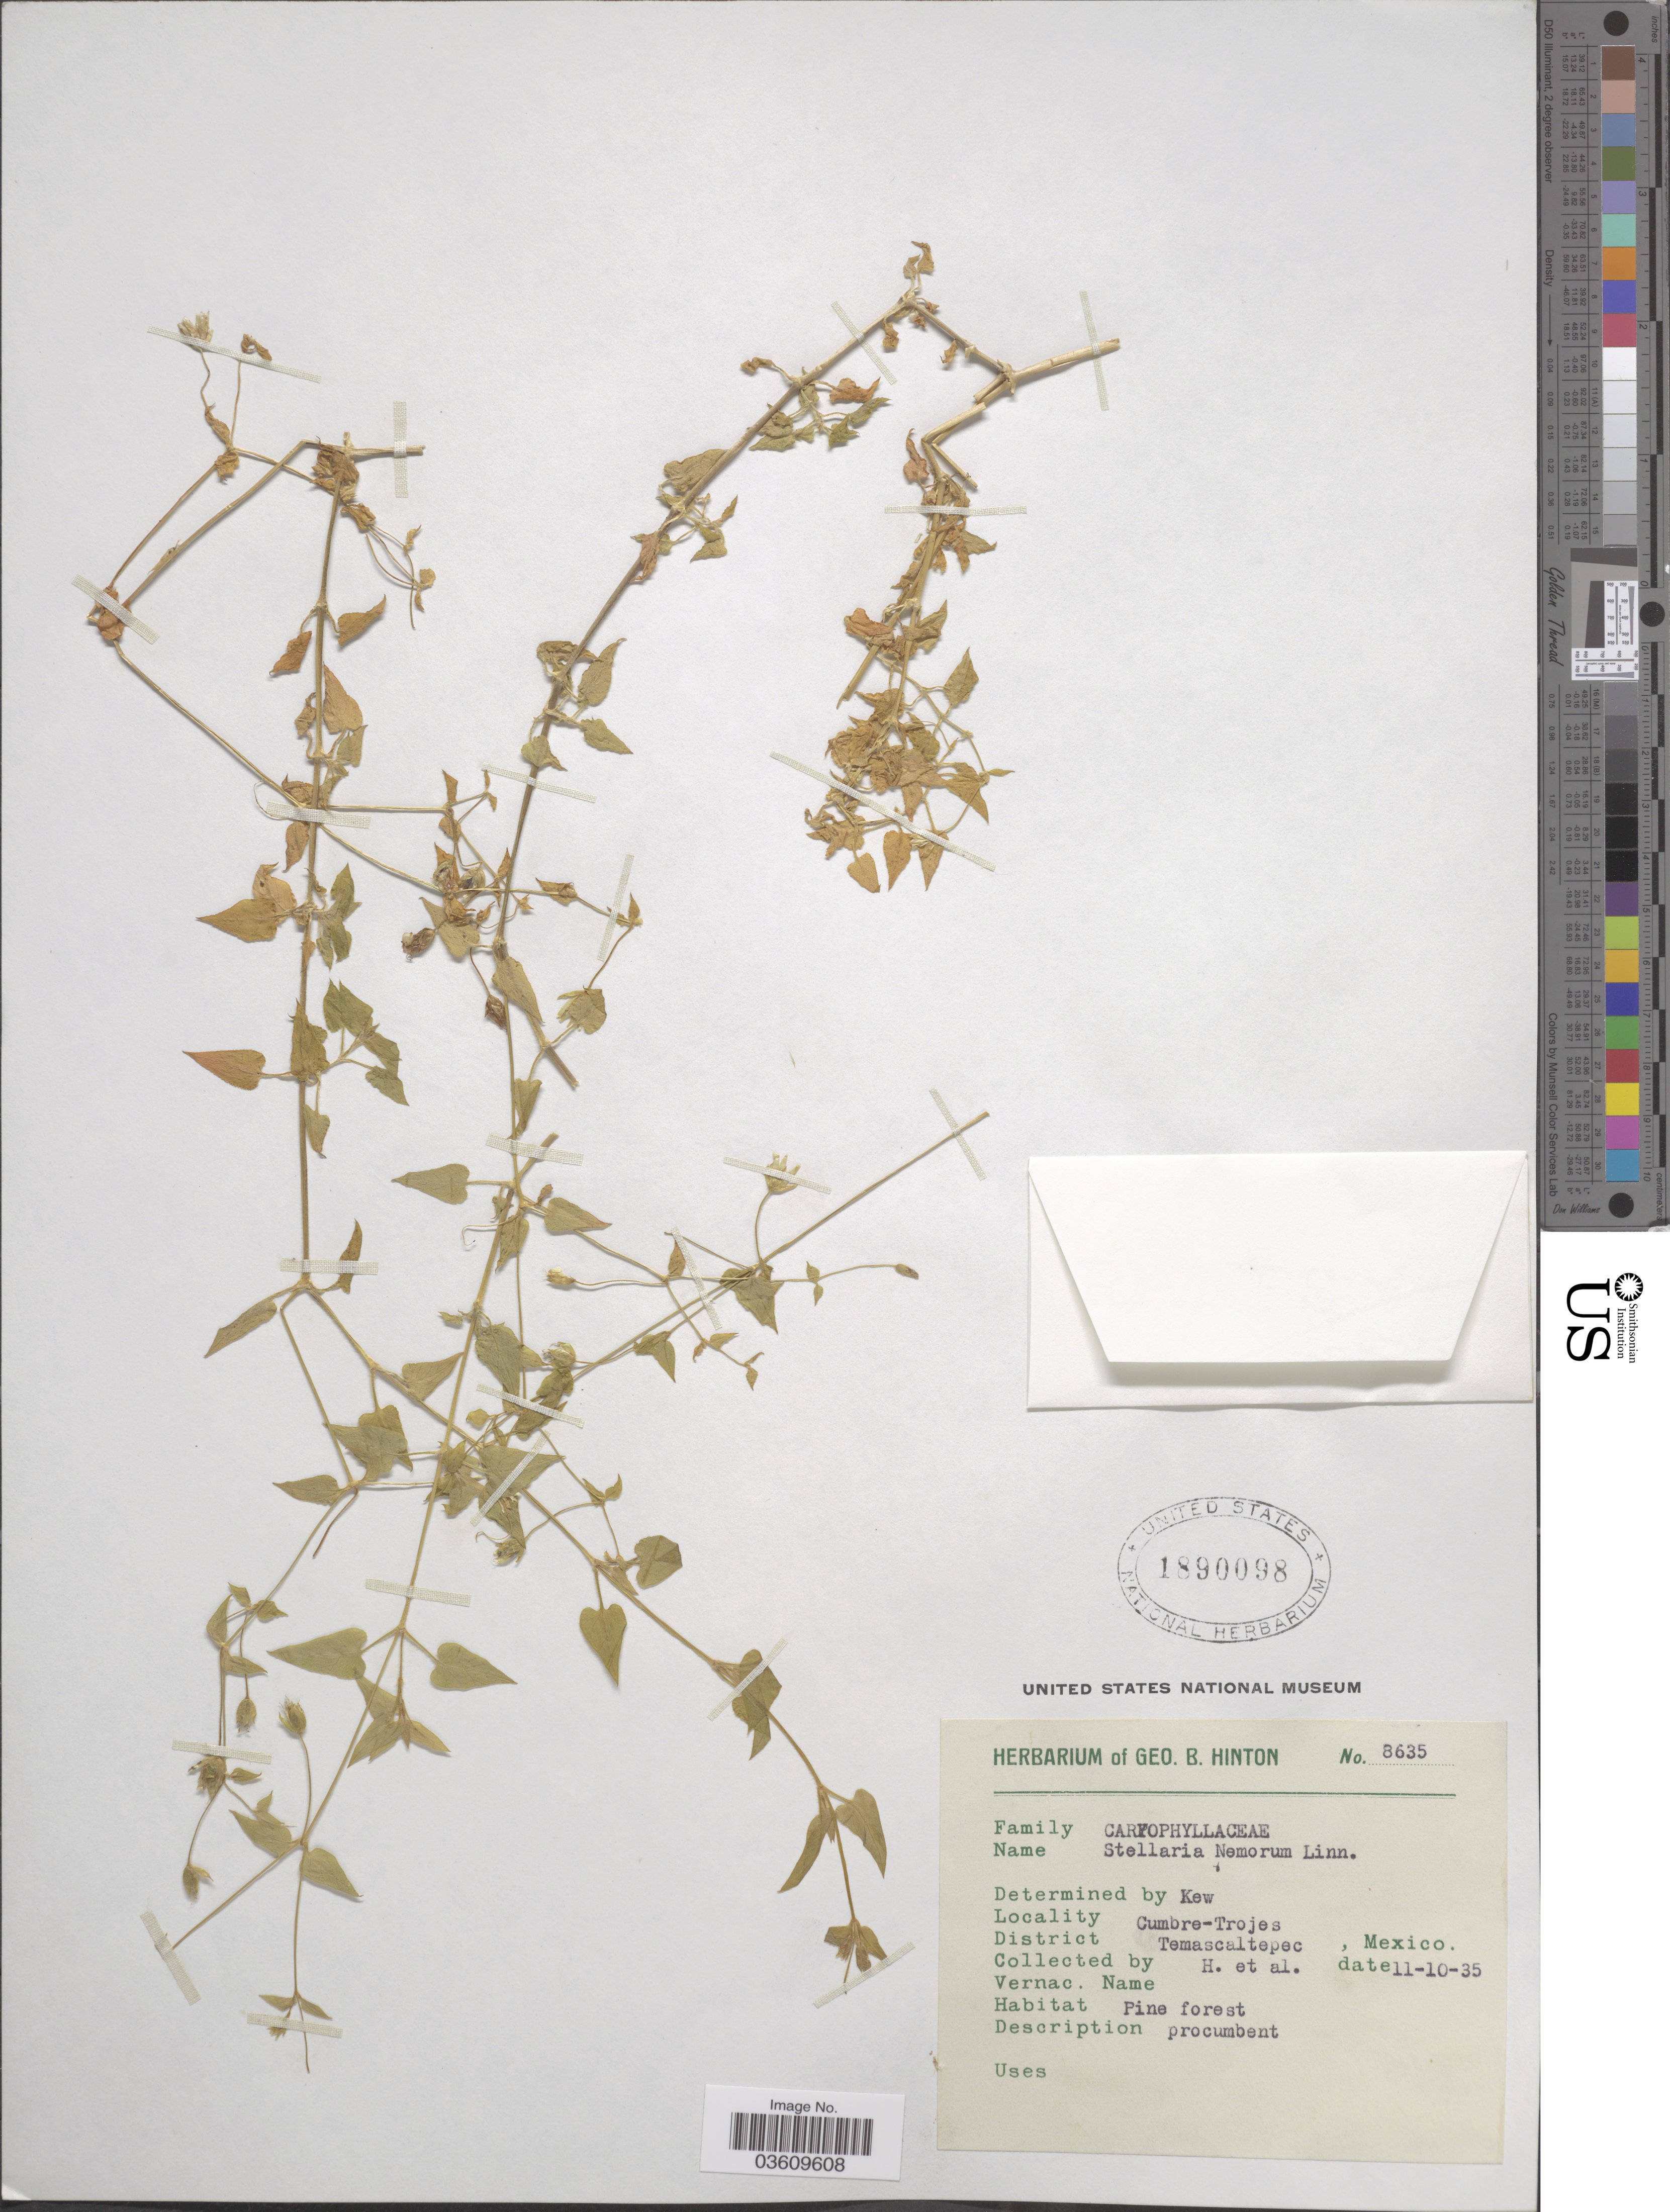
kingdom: Plantae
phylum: Tracheophyta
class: Magnoliopsida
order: Caryophyllales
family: Caryophyllaceae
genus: Stellaria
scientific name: Stellaria cuspidata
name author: Willd. ex Schltdl.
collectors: G. B. Hinton & et al.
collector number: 8635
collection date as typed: Transcribed d/m/y: 11/10/35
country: Mexico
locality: Cumbre-Trojes. District Temascaltepec.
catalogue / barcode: US 1890098